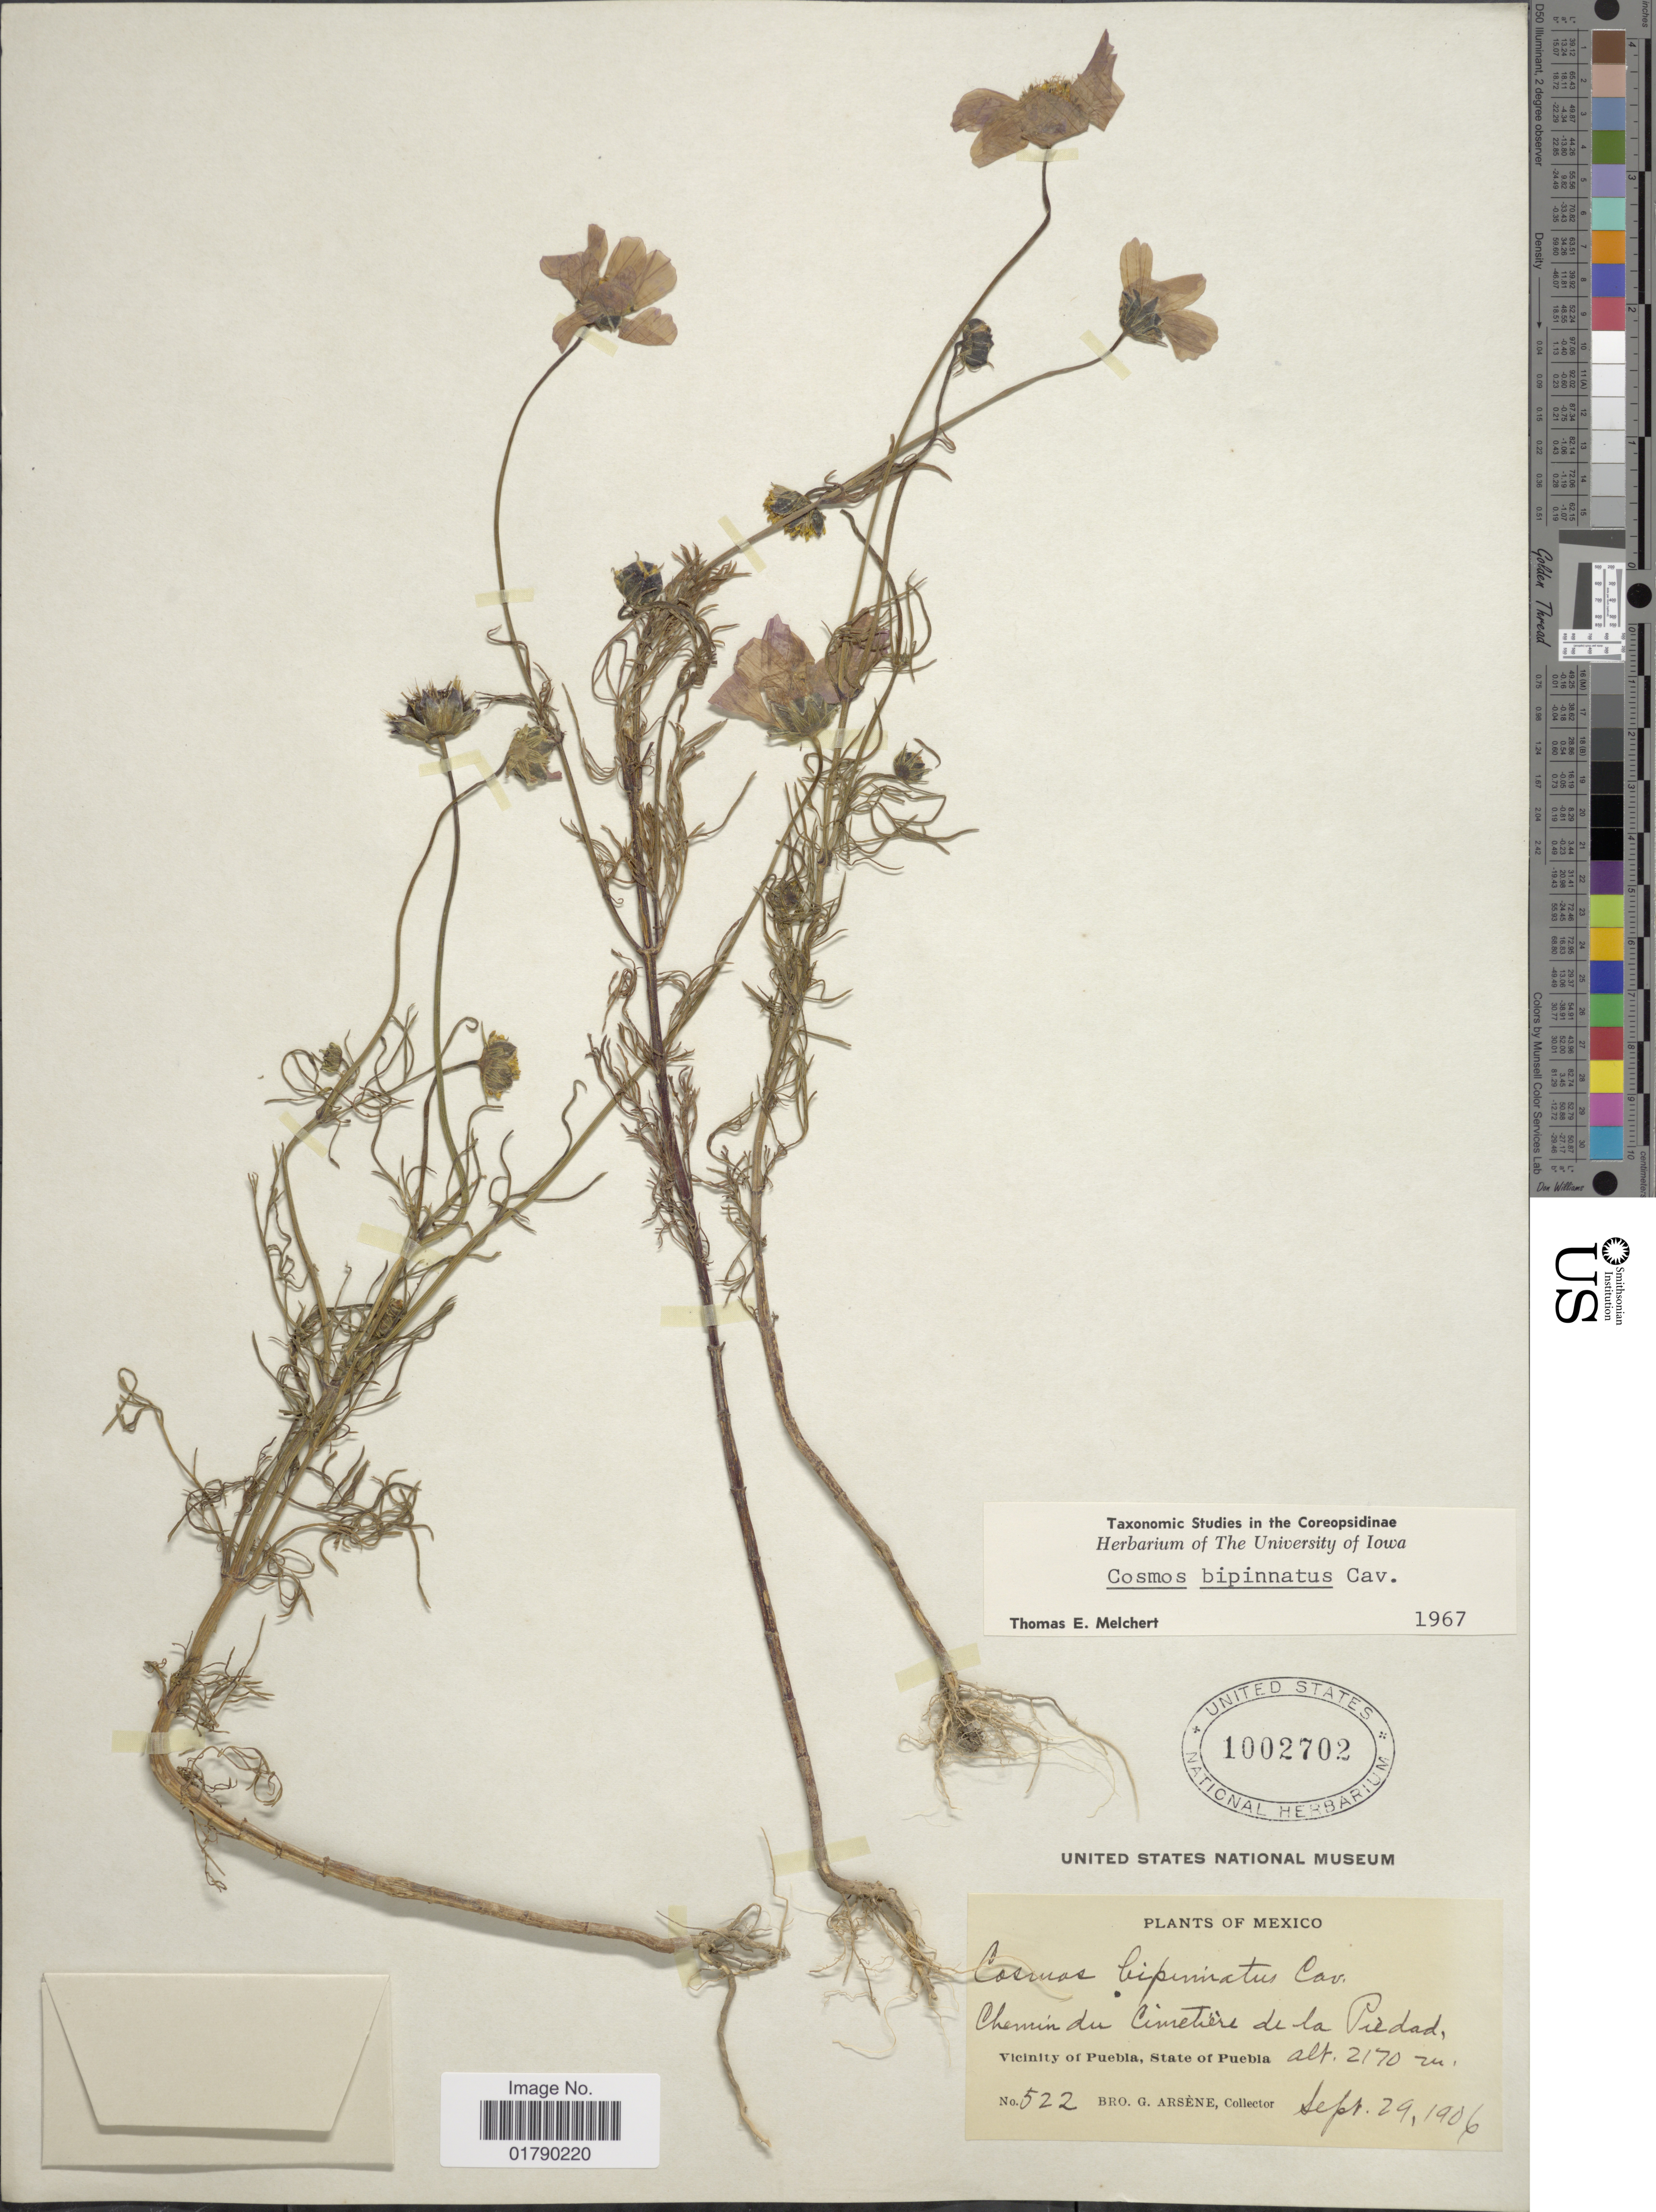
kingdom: Plantae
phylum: Tracheophyta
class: Magnoliopsida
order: Asterales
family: Asteraceae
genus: Cosmos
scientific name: Cosmos bipinnatus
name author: Cav.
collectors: Bro. G. Arsène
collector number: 522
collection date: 1906-09-29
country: Mexico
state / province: Puebla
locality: Chemin du Cimetière de la Piedad, Vicinity of Puebla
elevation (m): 2170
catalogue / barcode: US 1002702